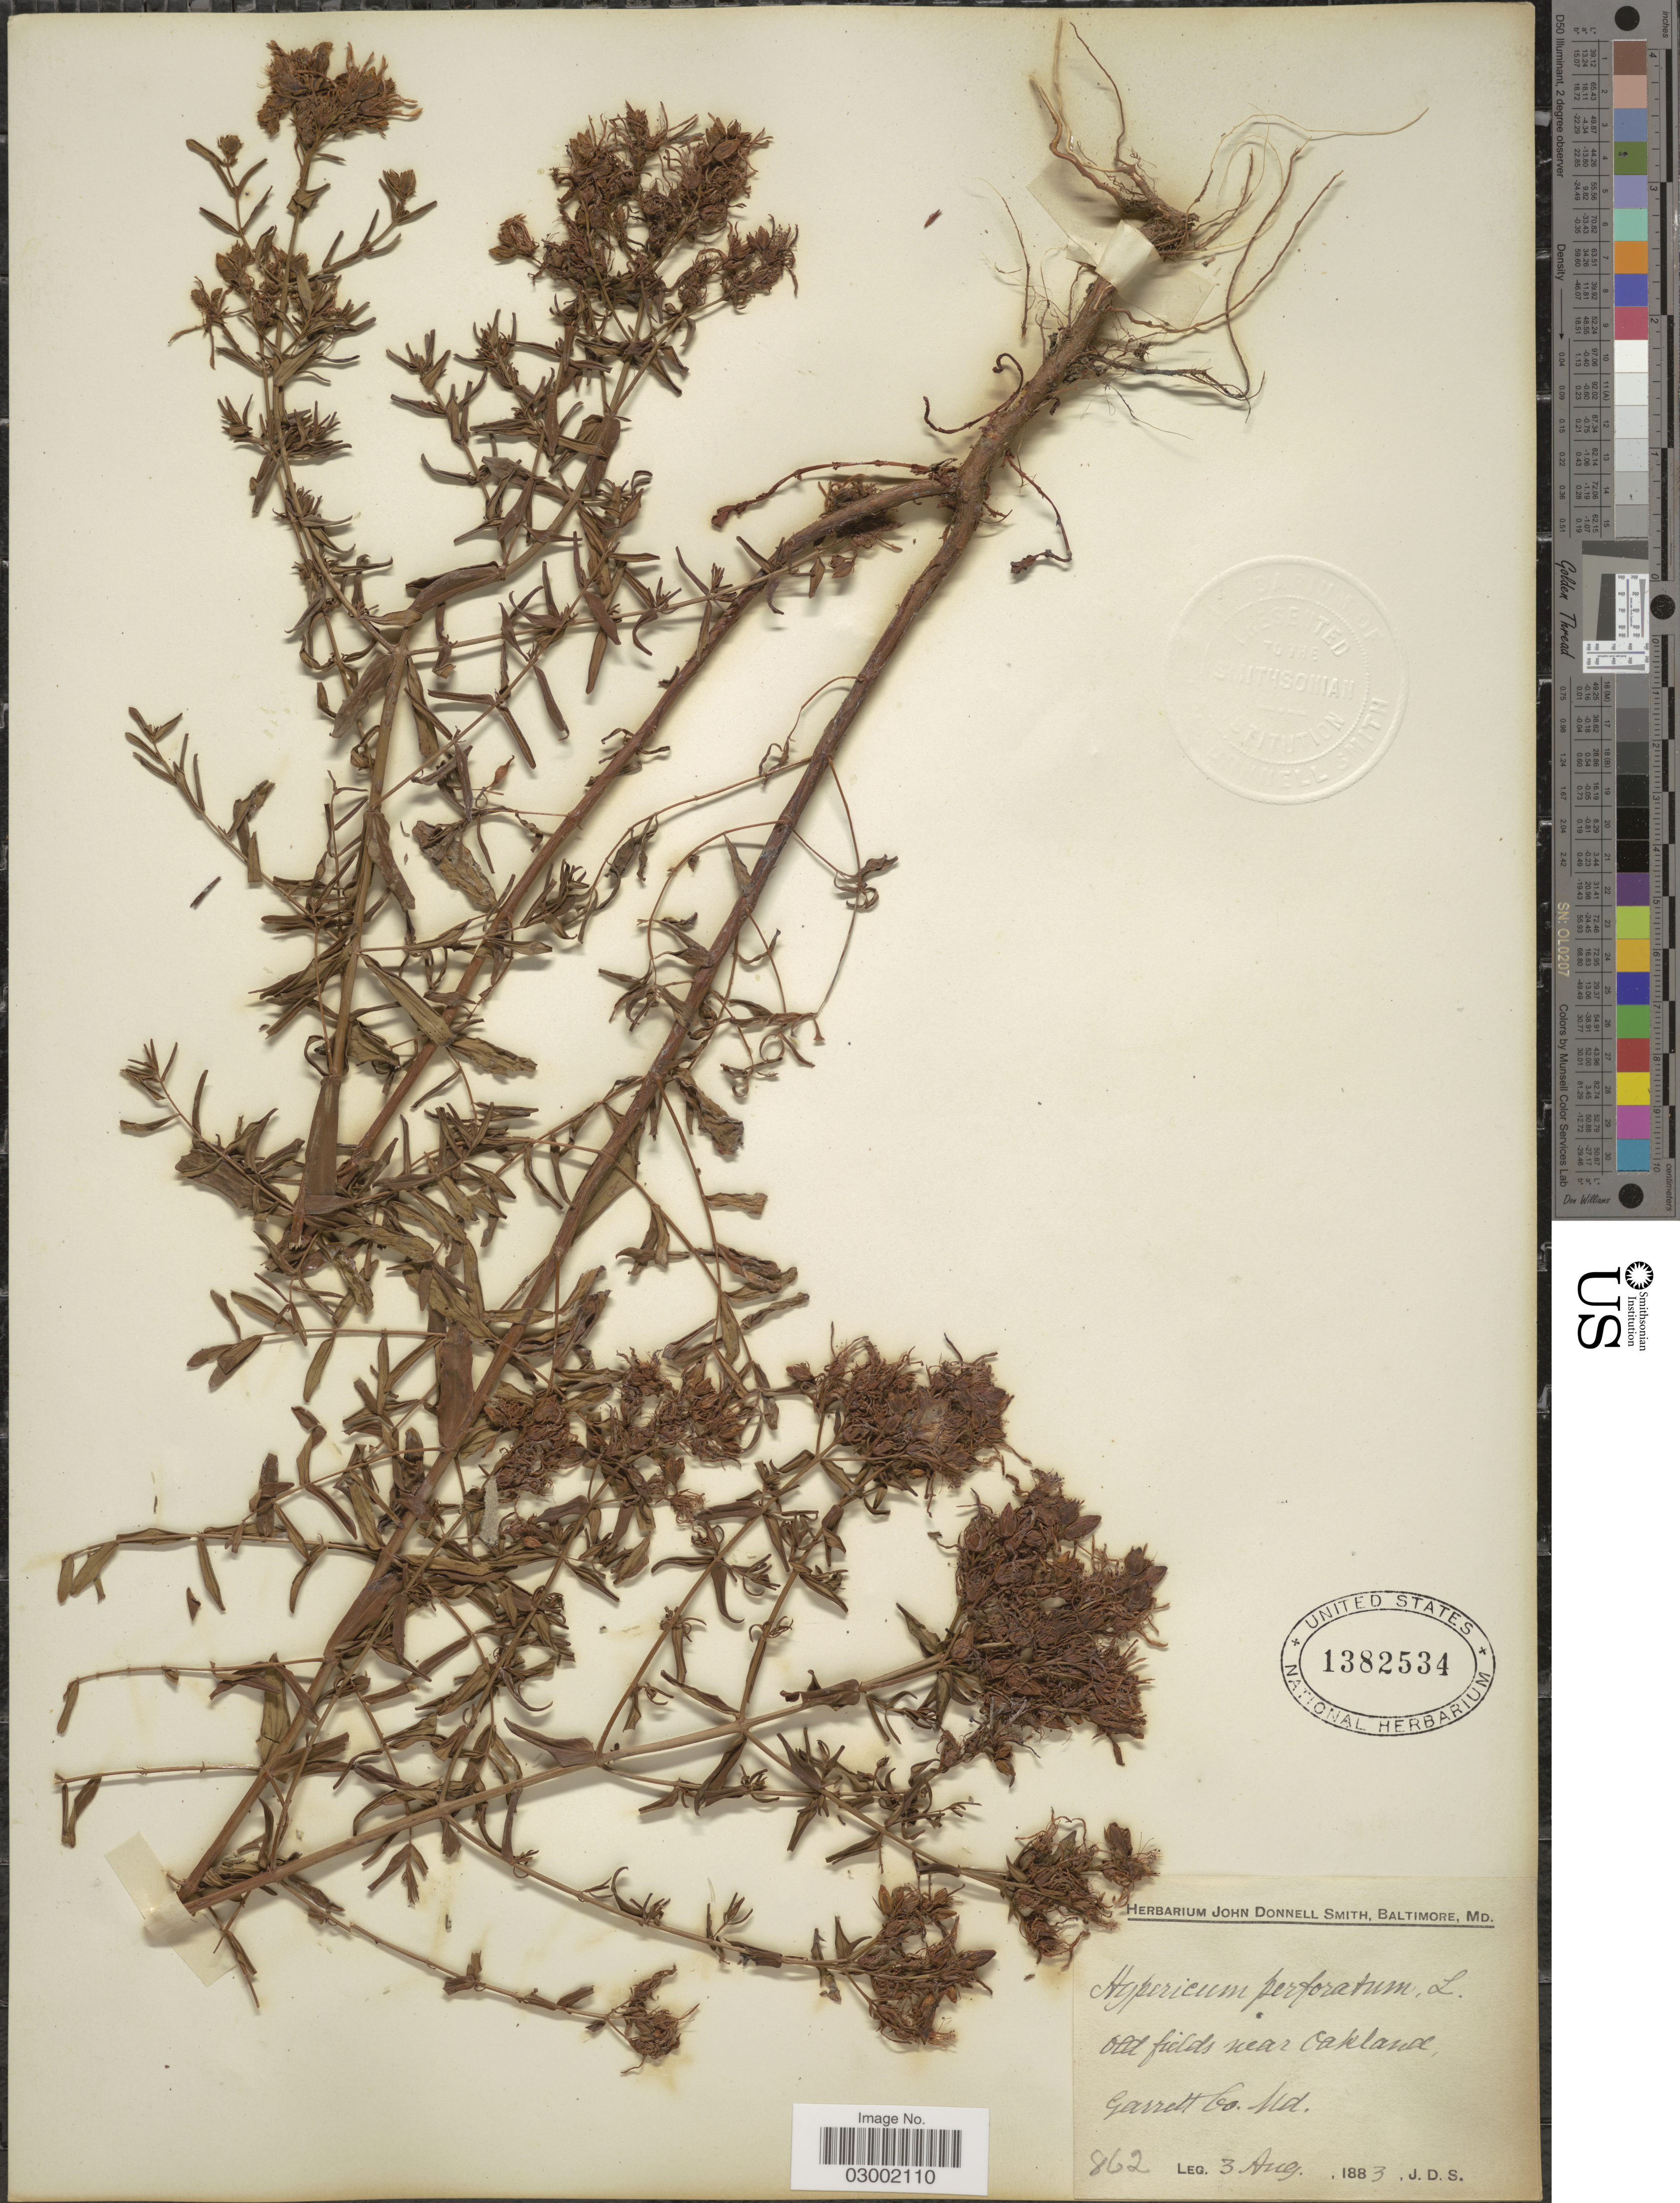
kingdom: Plantae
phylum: Tracheophyta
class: Magnoliopsida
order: Malpighiales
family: Hypericaceae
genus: Hypericum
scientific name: Hypericum perforatum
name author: L.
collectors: J. Donnell Smith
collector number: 862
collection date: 1883-08-03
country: United States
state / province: Maryland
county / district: Garrett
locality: Old fields near Oakland, Garrett Co. Md.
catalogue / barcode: US 1382534